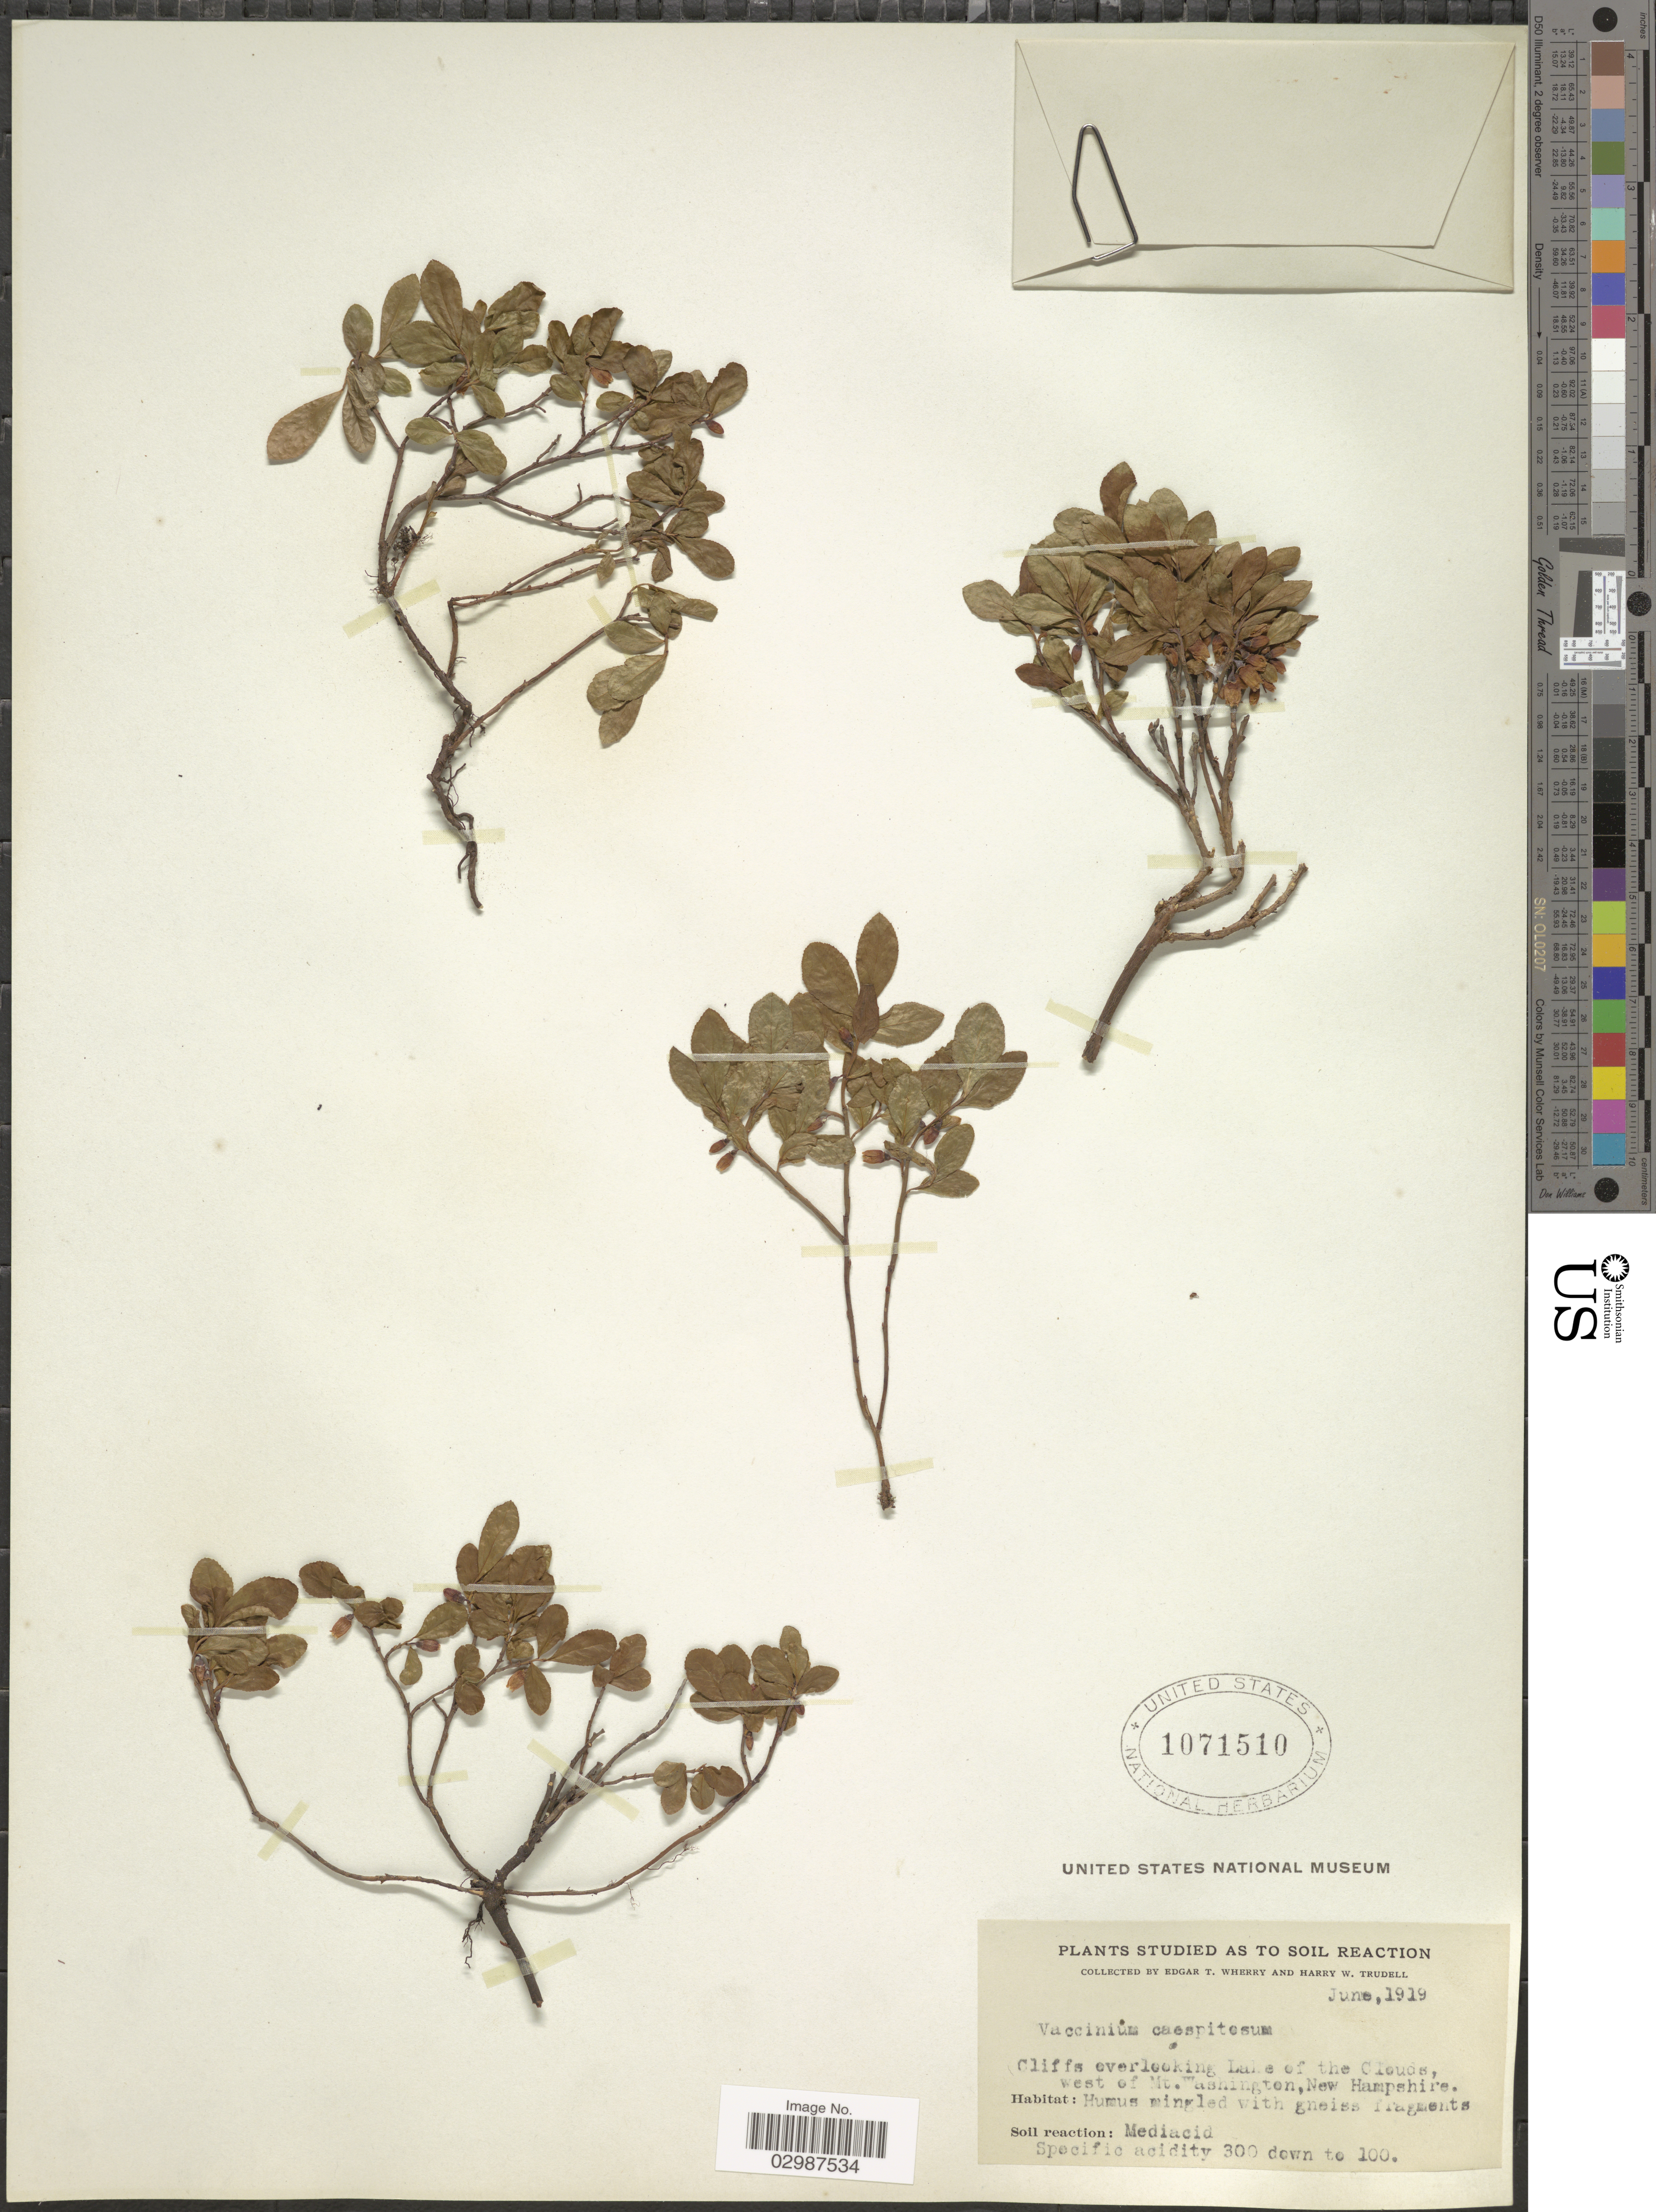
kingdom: Plantae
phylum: Tracheophyta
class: Magnoliopsida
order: Ericales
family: Ericaceae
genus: Vaccinium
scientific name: Vaccinium caespitosum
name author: Michx.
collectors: E. T. Wherry & H. Trudell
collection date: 1919-06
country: United States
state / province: New Hampshire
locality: Cliffs overlooking Lake of the Clouds, west of Mt. Washington.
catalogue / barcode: US 1071510